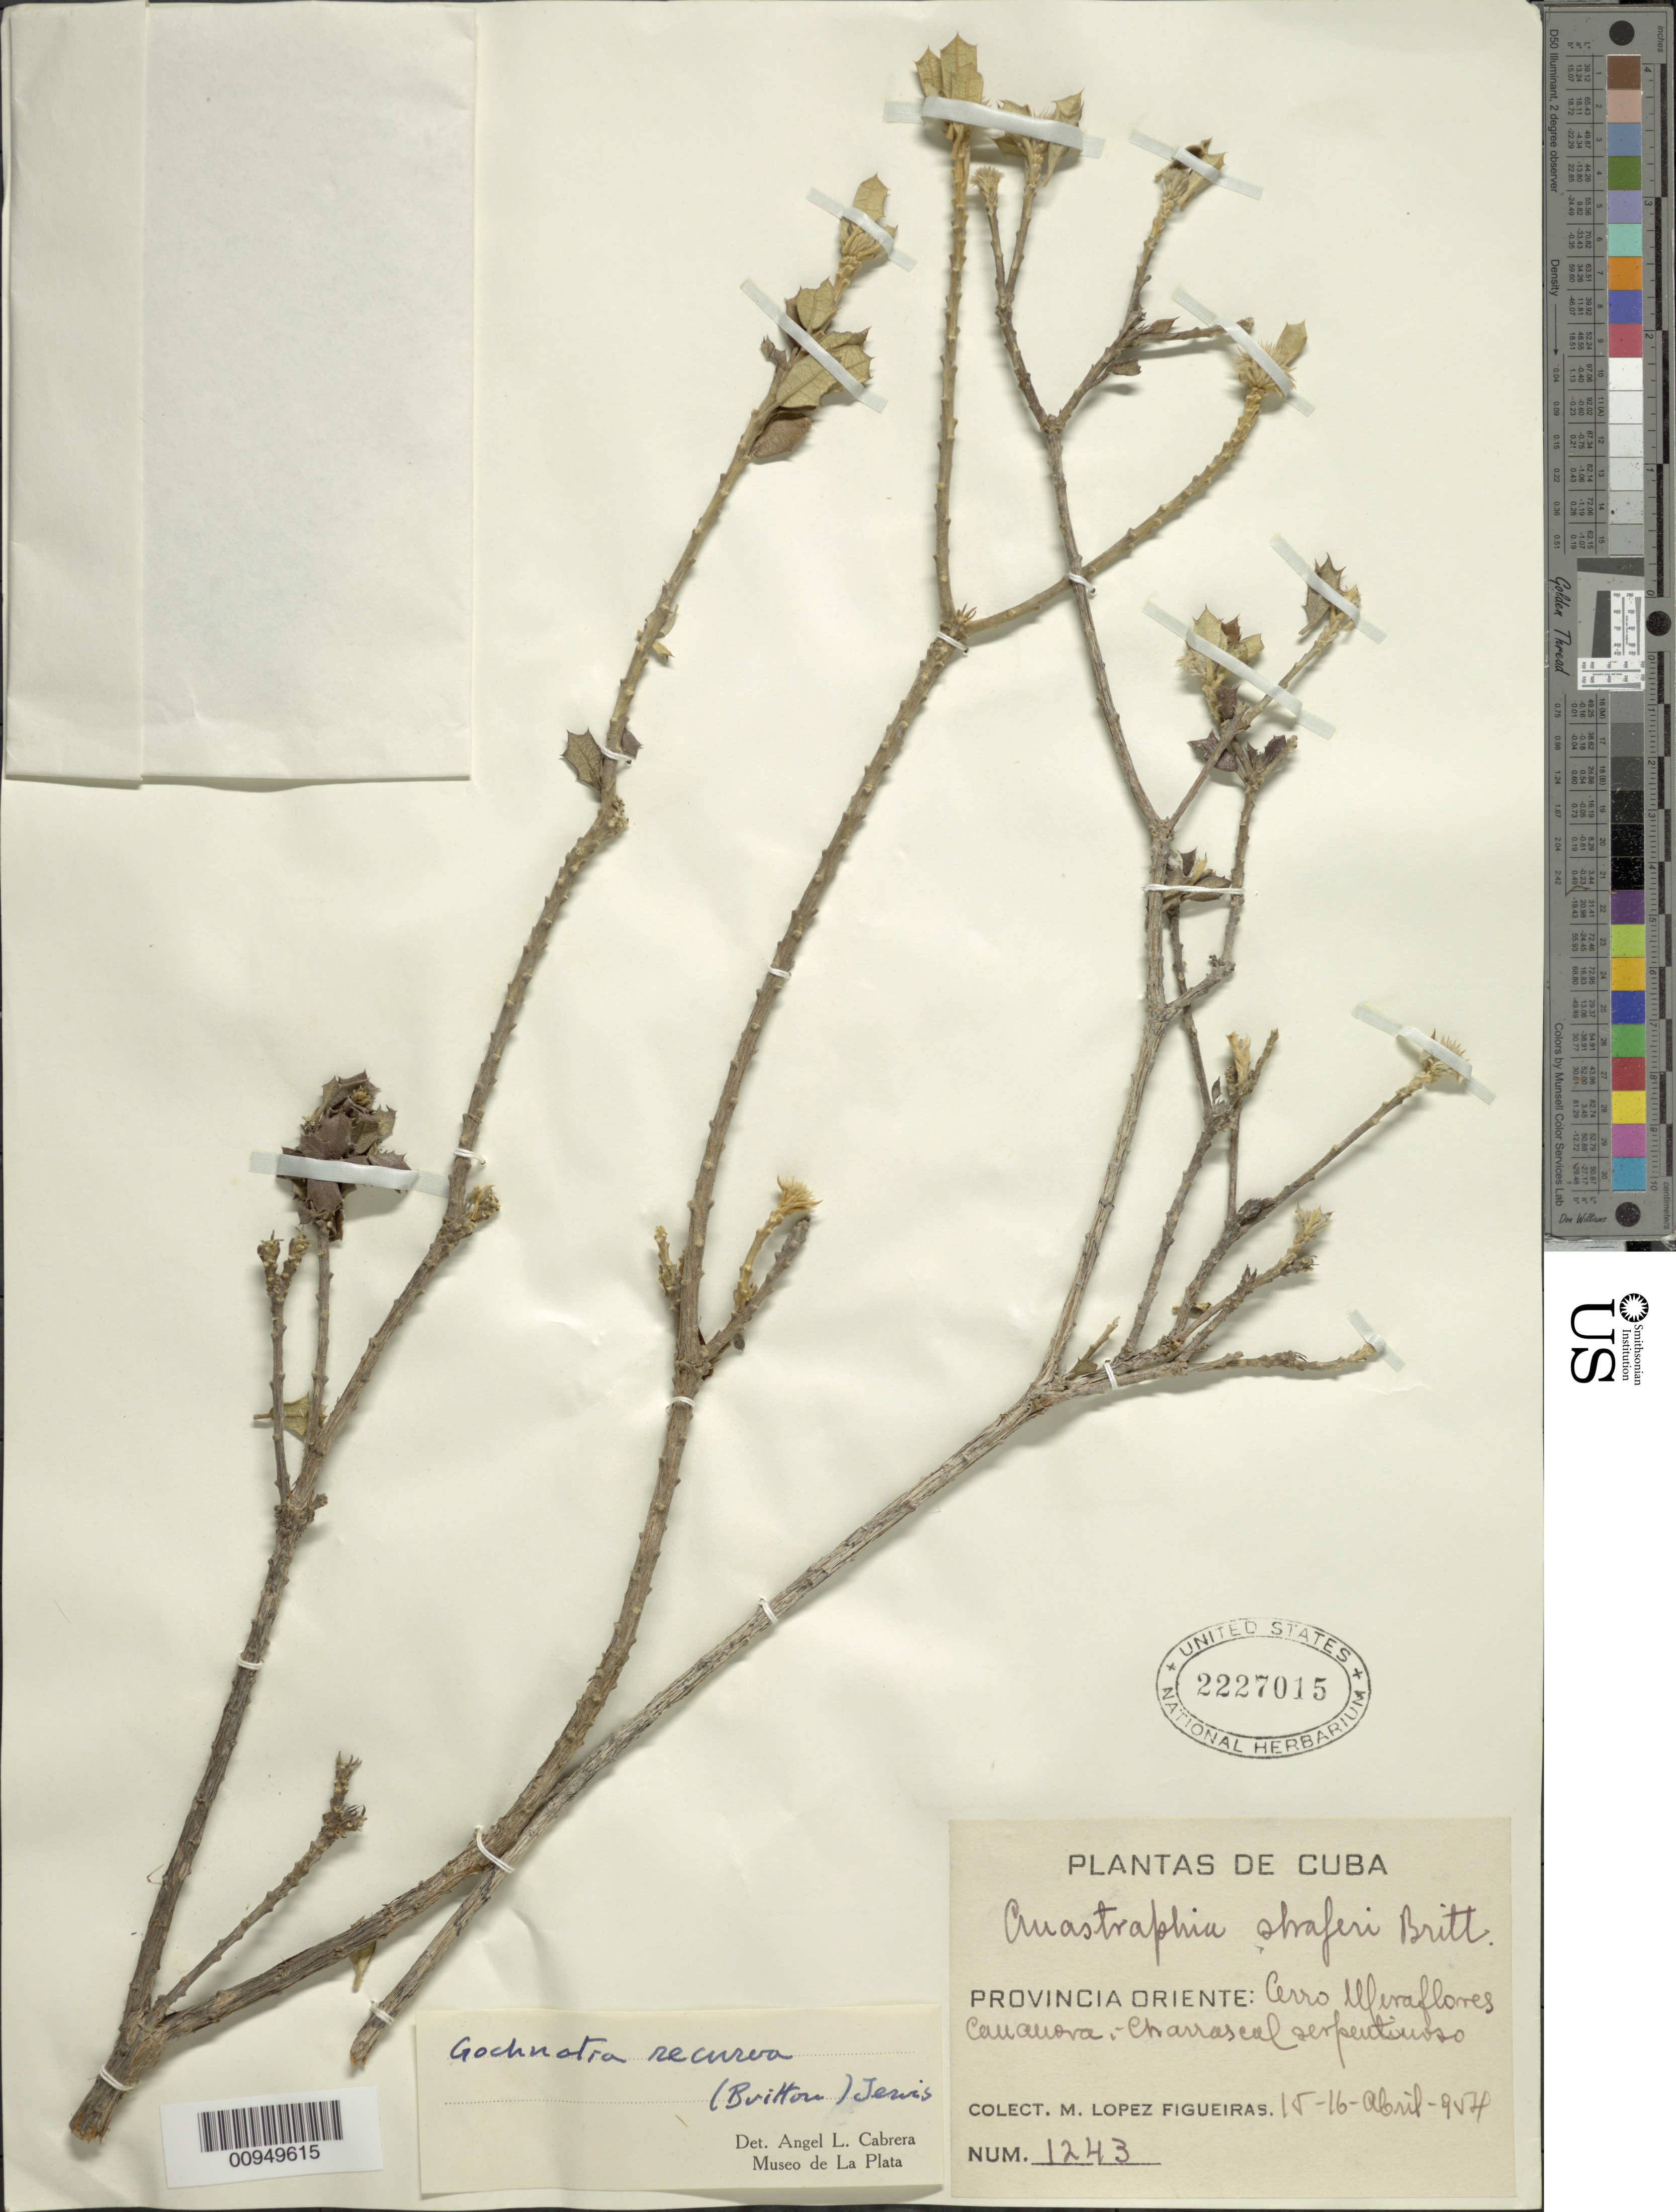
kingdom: Plantae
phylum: Tracheophyta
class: Magnoliopsida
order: Asterales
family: Asteraceae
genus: Anastraphia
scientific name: Anastraphia recurva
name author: Britton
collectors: M. López Figueiras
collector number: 1243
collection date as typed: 15 Apr 1954 to 16 Apr 1954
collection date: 1954-04-15/1954-04-16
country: Cuba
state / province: Oriente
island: Cuba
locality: Cerro "Weraflores caucueva"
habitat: "charrascal serpentioso"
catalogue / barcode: US 2227015